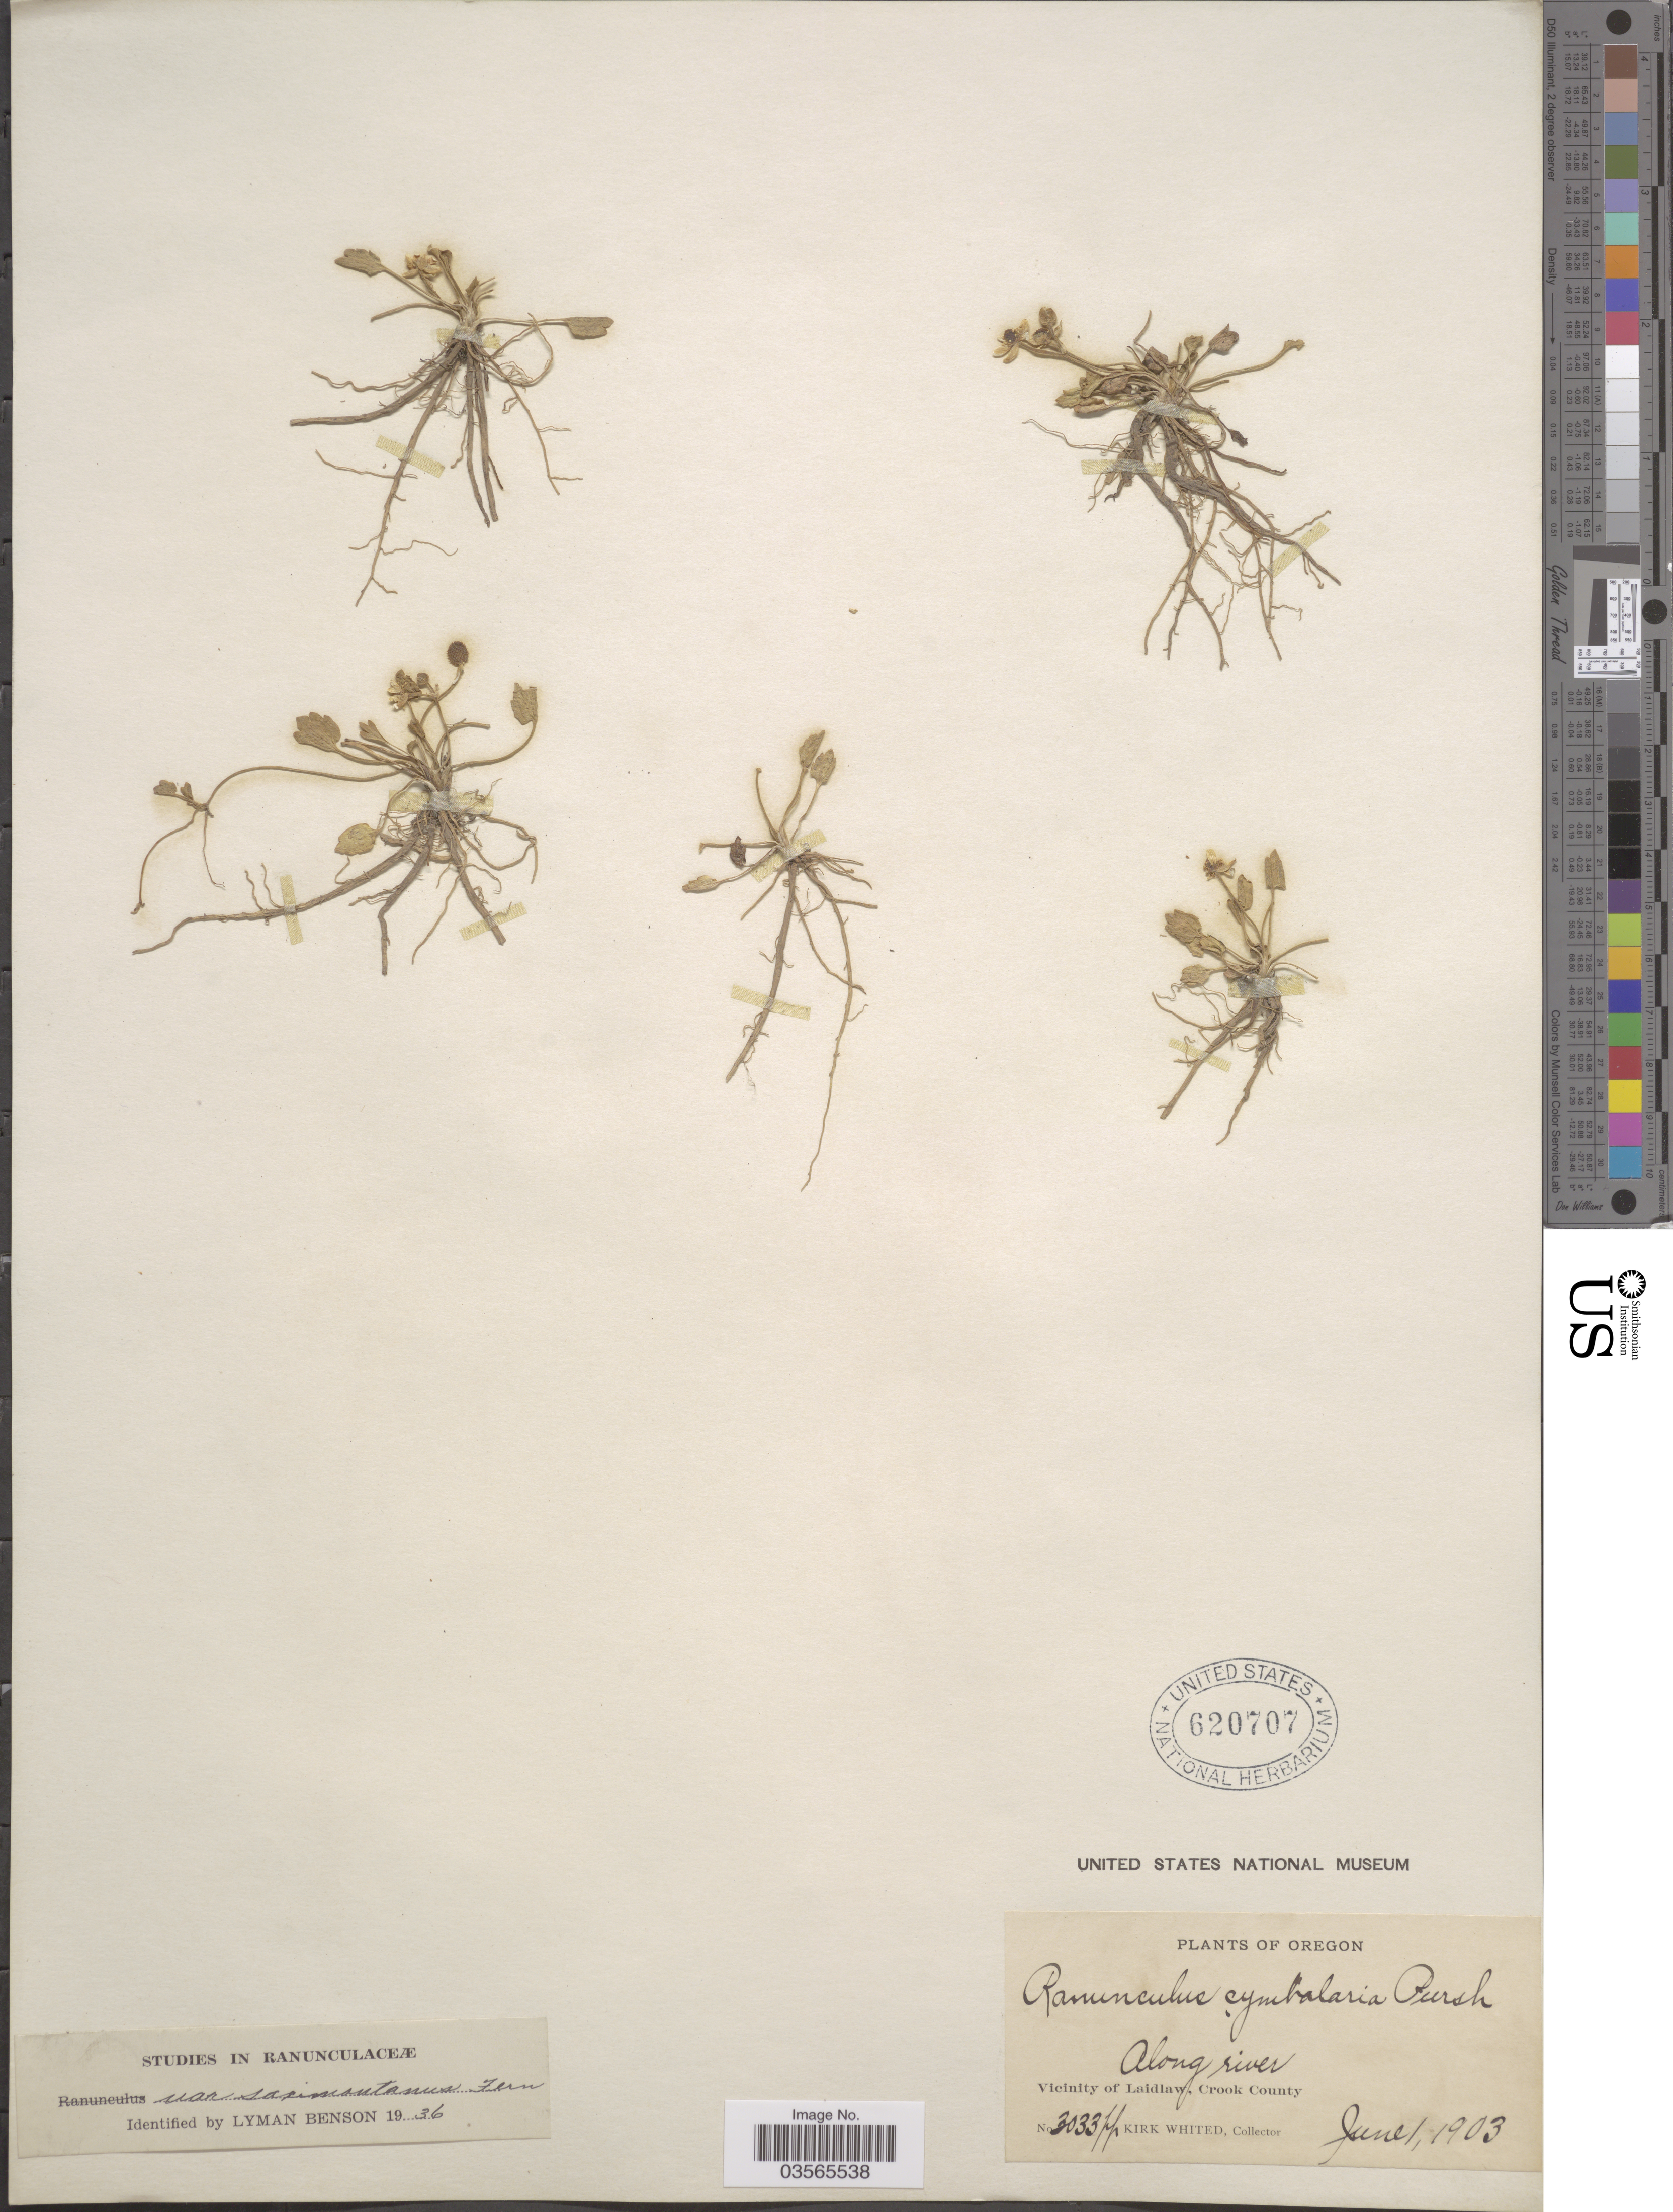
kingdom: Plantae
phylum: Tracheophyta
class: Magnoliopsida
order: Ranunculales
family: Ranunculaceae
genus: Halerpestes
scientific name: Halerpestes cymbalaria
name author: (Pursh) Greene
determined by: Strong, M. T., (US), Smithsonian Institution - National Museum of Natural History (UNITED STATES)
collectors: K. Whited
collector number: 3033ff*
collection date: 1903-06-01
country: United States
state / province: Oregon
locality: Vicinity of Laidlaw, Crook County.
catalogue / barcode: US 620707